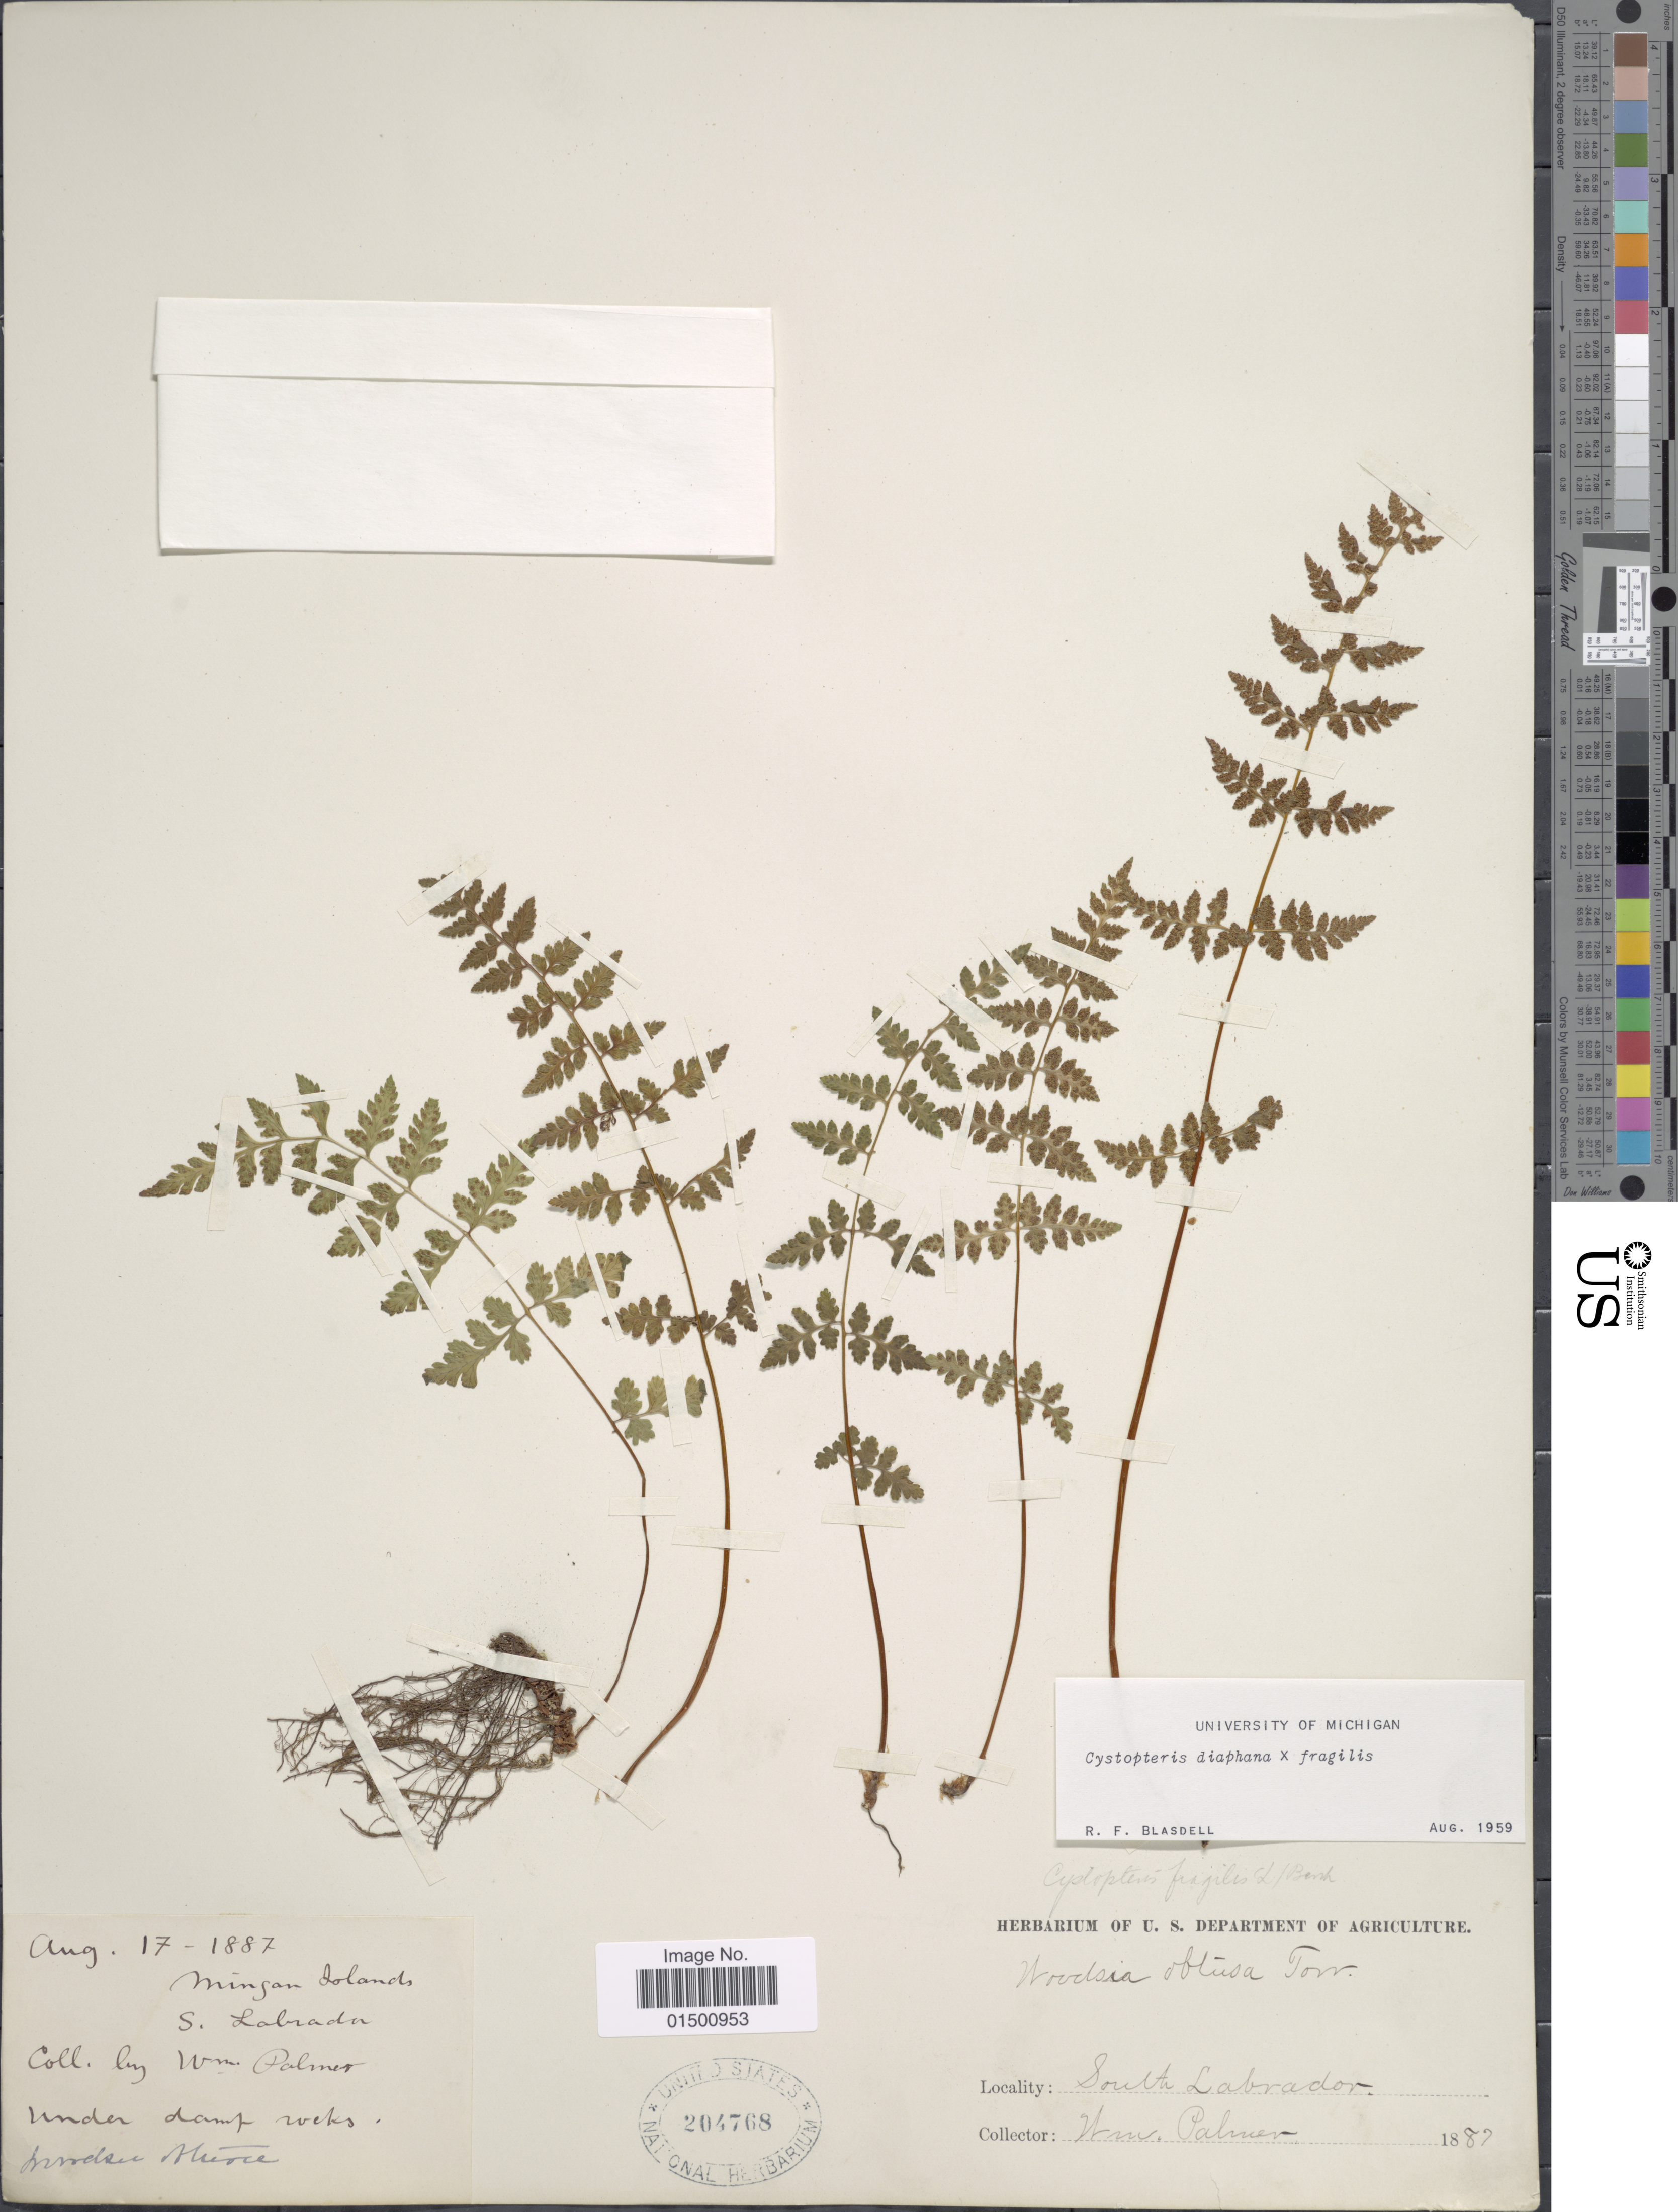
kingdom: Plantae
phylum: Tracheophyta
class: Polypodiopsida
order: Polypodiales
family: Cystopteridaceae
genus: Cystopteris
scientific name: Cystopteris diaphana x C. fragilis (L.) Bernh.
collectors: W. Palmer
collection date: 1887-08-17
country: Canada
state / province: Newfoundland and Labrador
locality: Mingan Islands, South Labrador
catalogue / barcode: US 204768